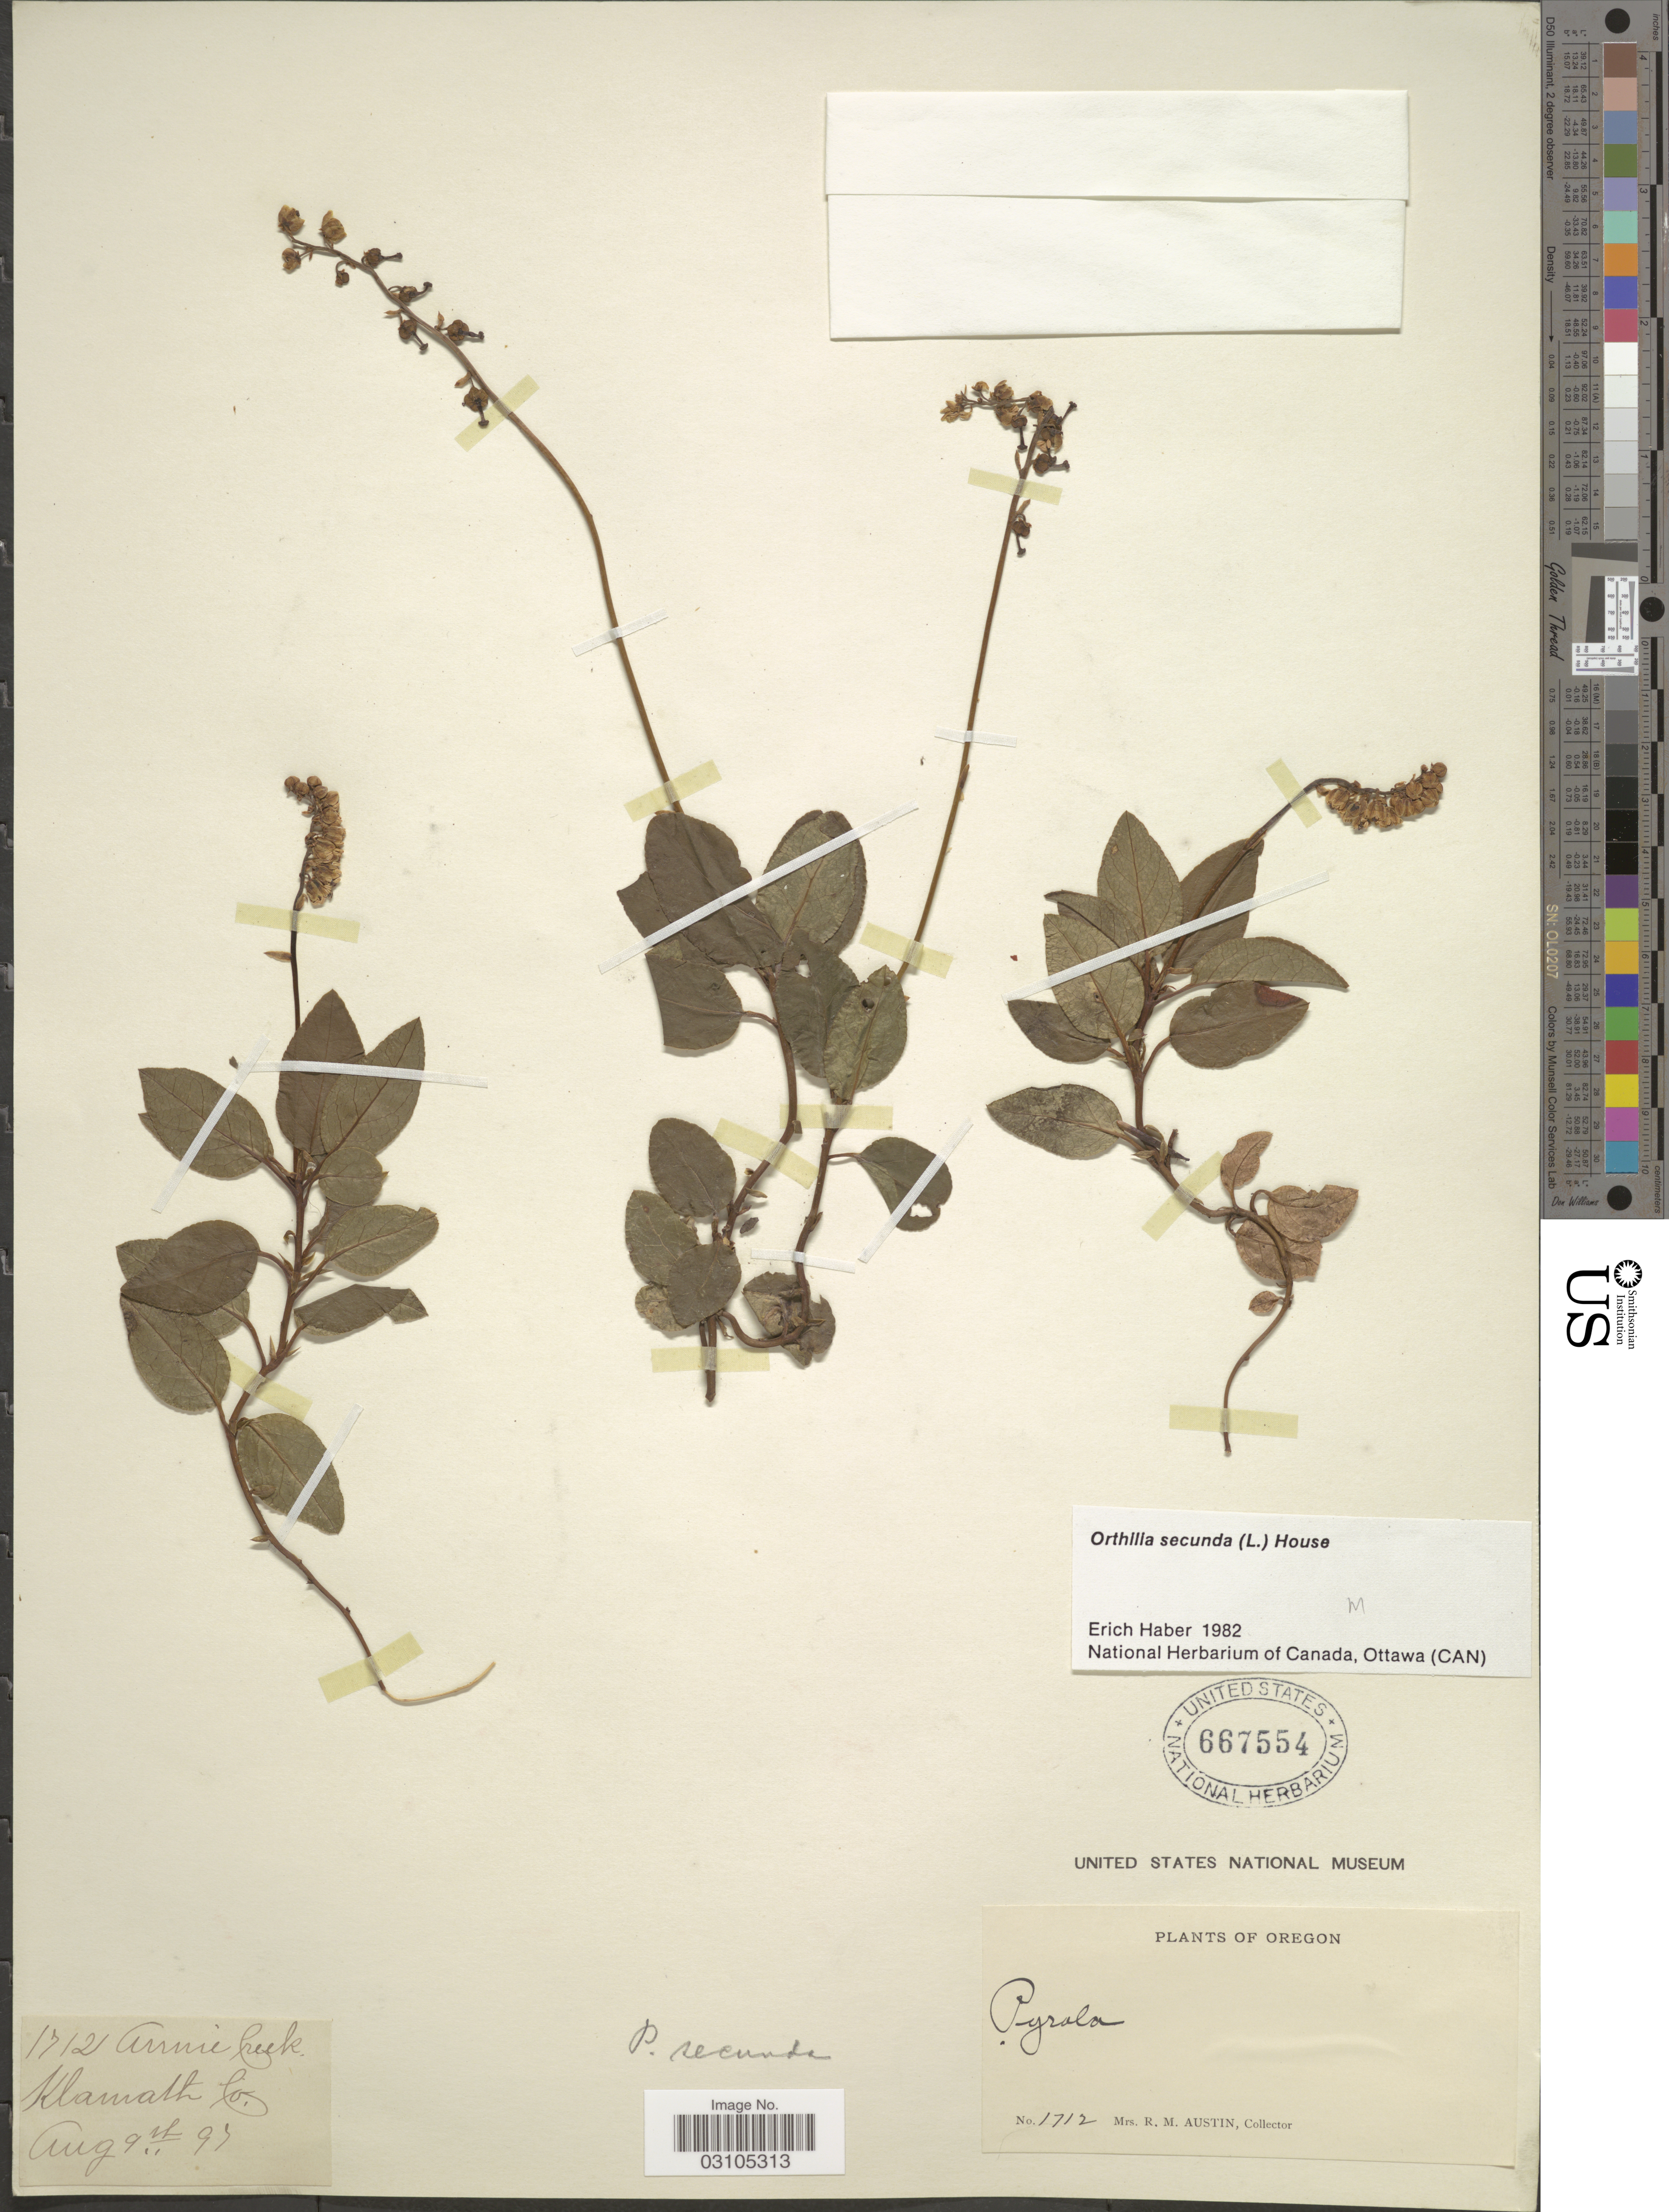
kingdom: Plantae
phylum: Tracheophyta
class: Magnoliopsida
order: Ericales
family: Ericaceae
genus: Orthilia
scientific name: Orthilia secunda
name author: (L.) House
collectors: R. Austin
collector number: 1712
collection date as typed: Transcribed d/m/y: 9/8/93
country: United States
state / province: Oregon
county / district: Klamath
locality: Annie Creek. Klamath Co.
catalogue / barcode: US 667554